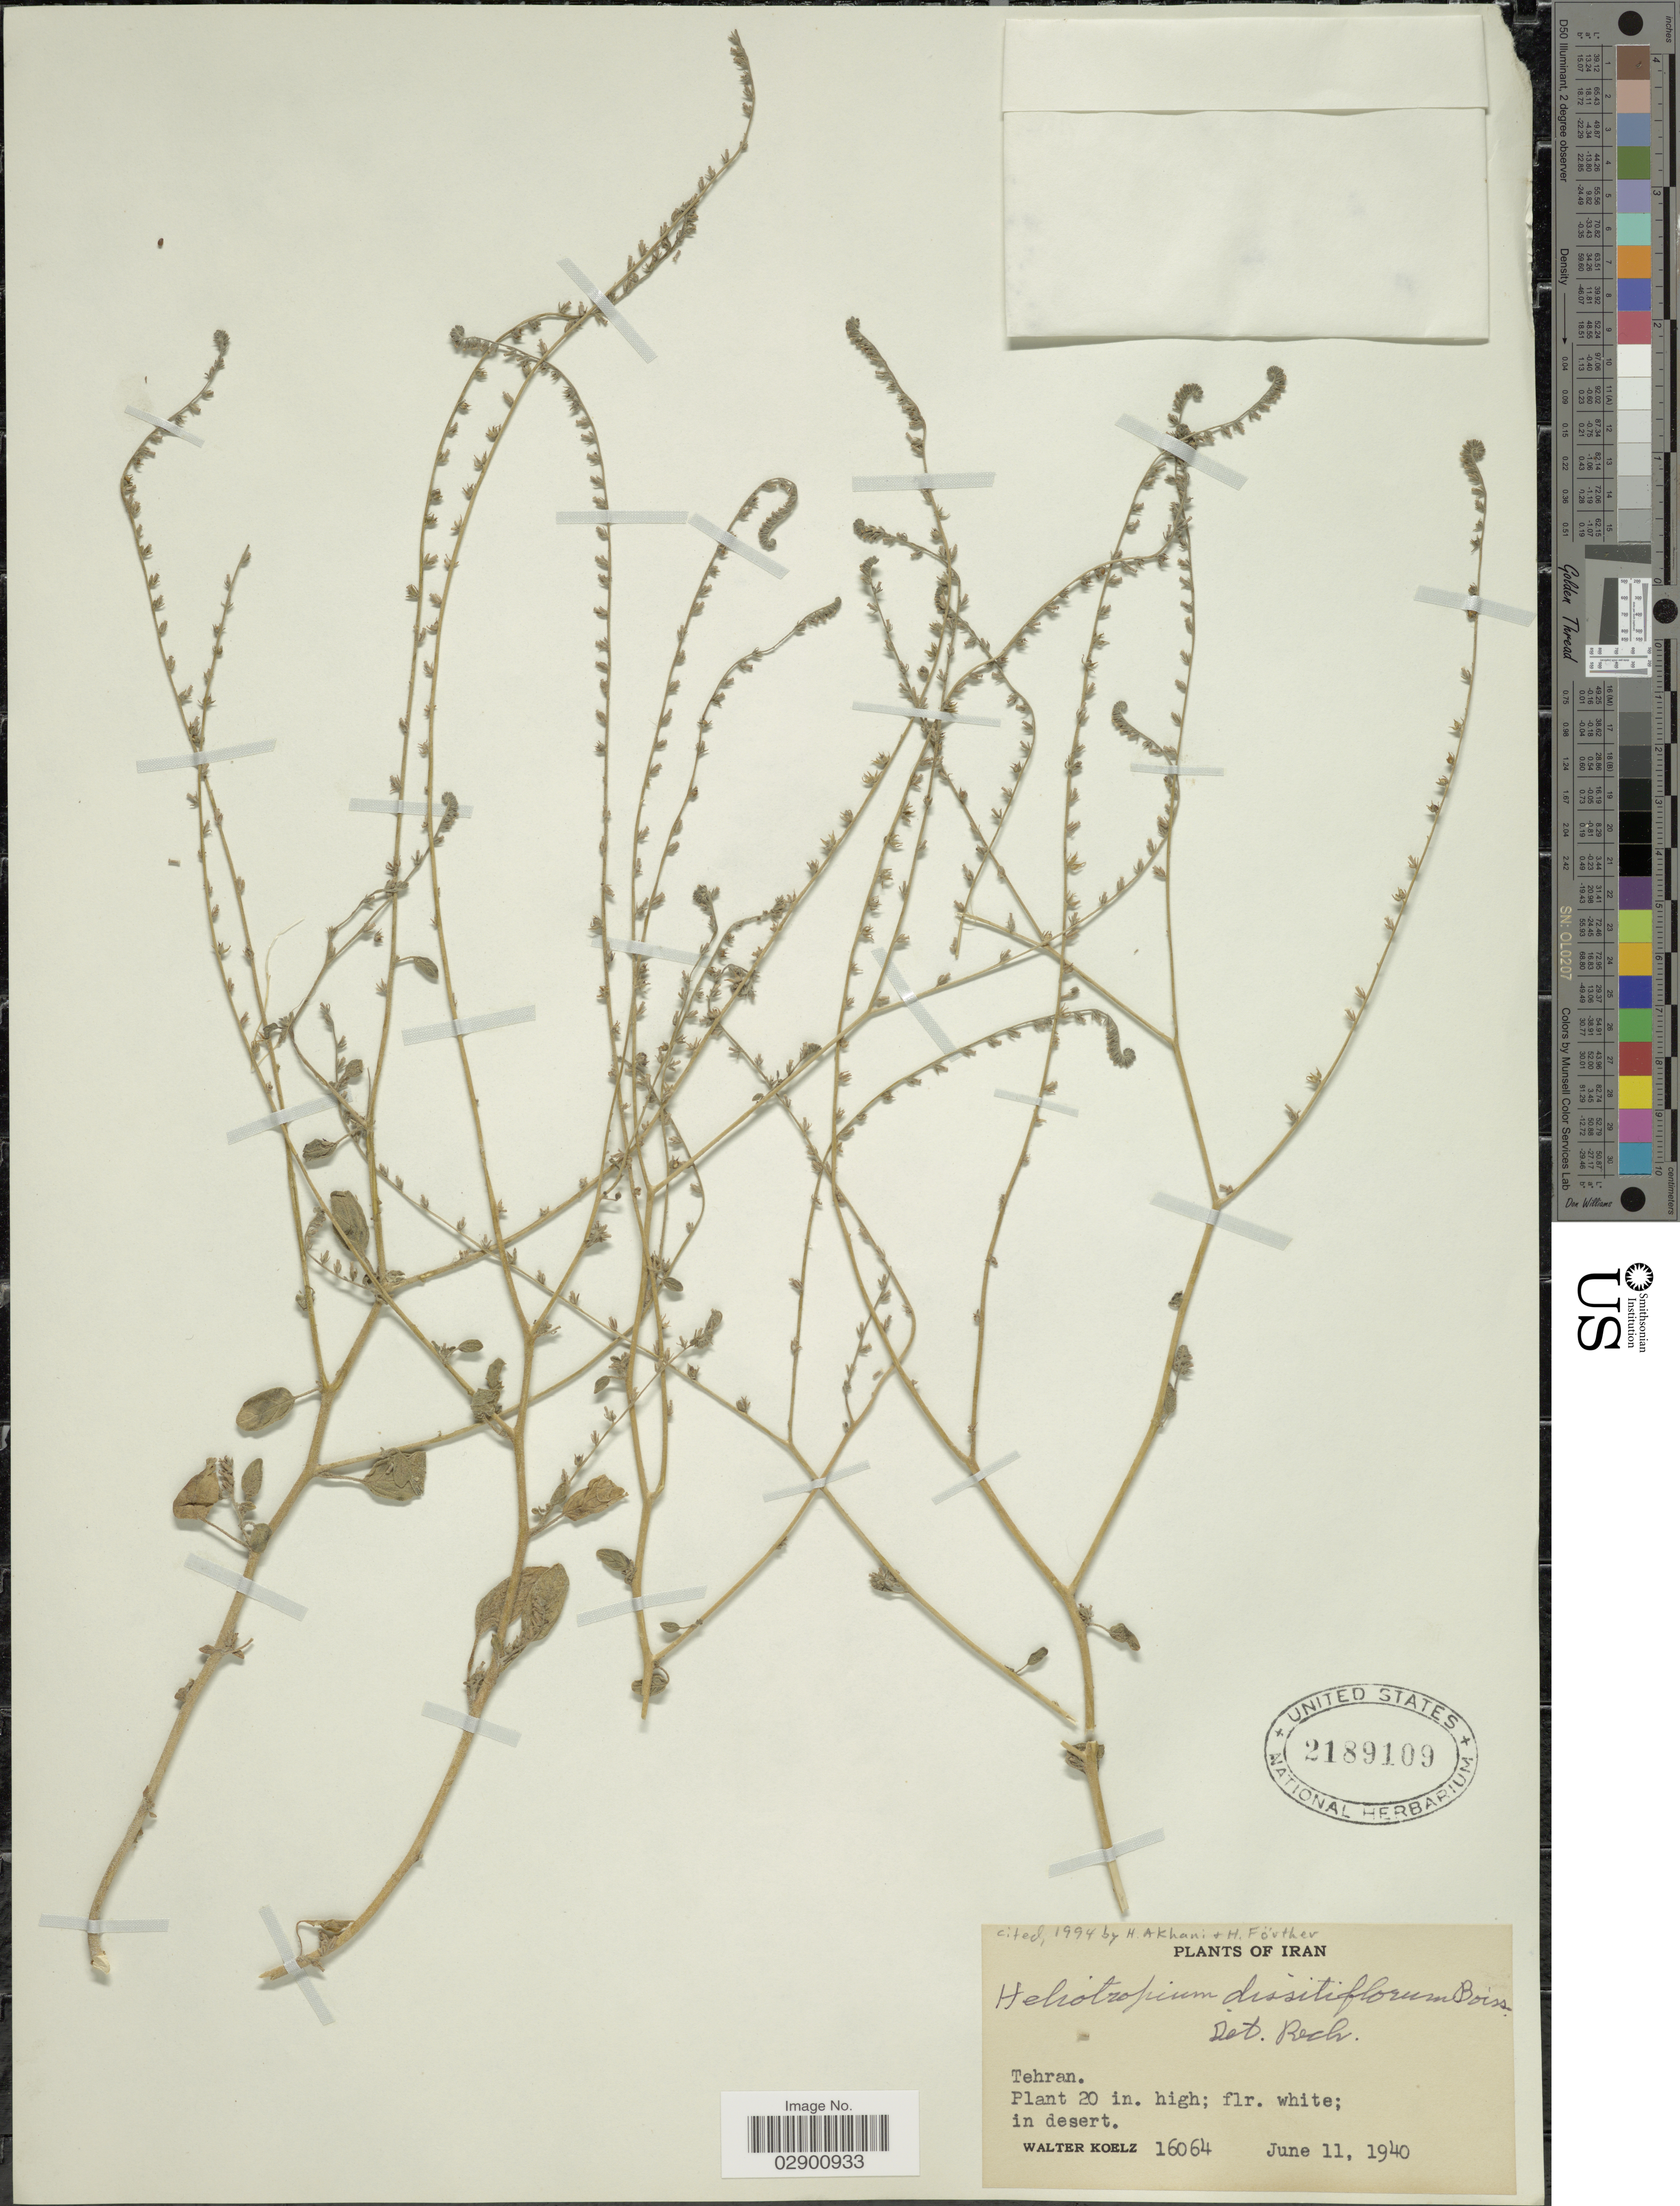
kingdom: Plantae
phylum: Tracheophyta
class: Magnoliopsida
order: Boraginales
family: Heliotropiaceae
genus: Heliotropium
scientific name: Heliotropium dissitiflorum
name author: Boiss.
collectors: W. N. Koelz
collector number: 16064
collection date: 1940-06-11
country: Iran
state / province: Tehran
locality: Tehran.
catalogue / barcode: US 2189109